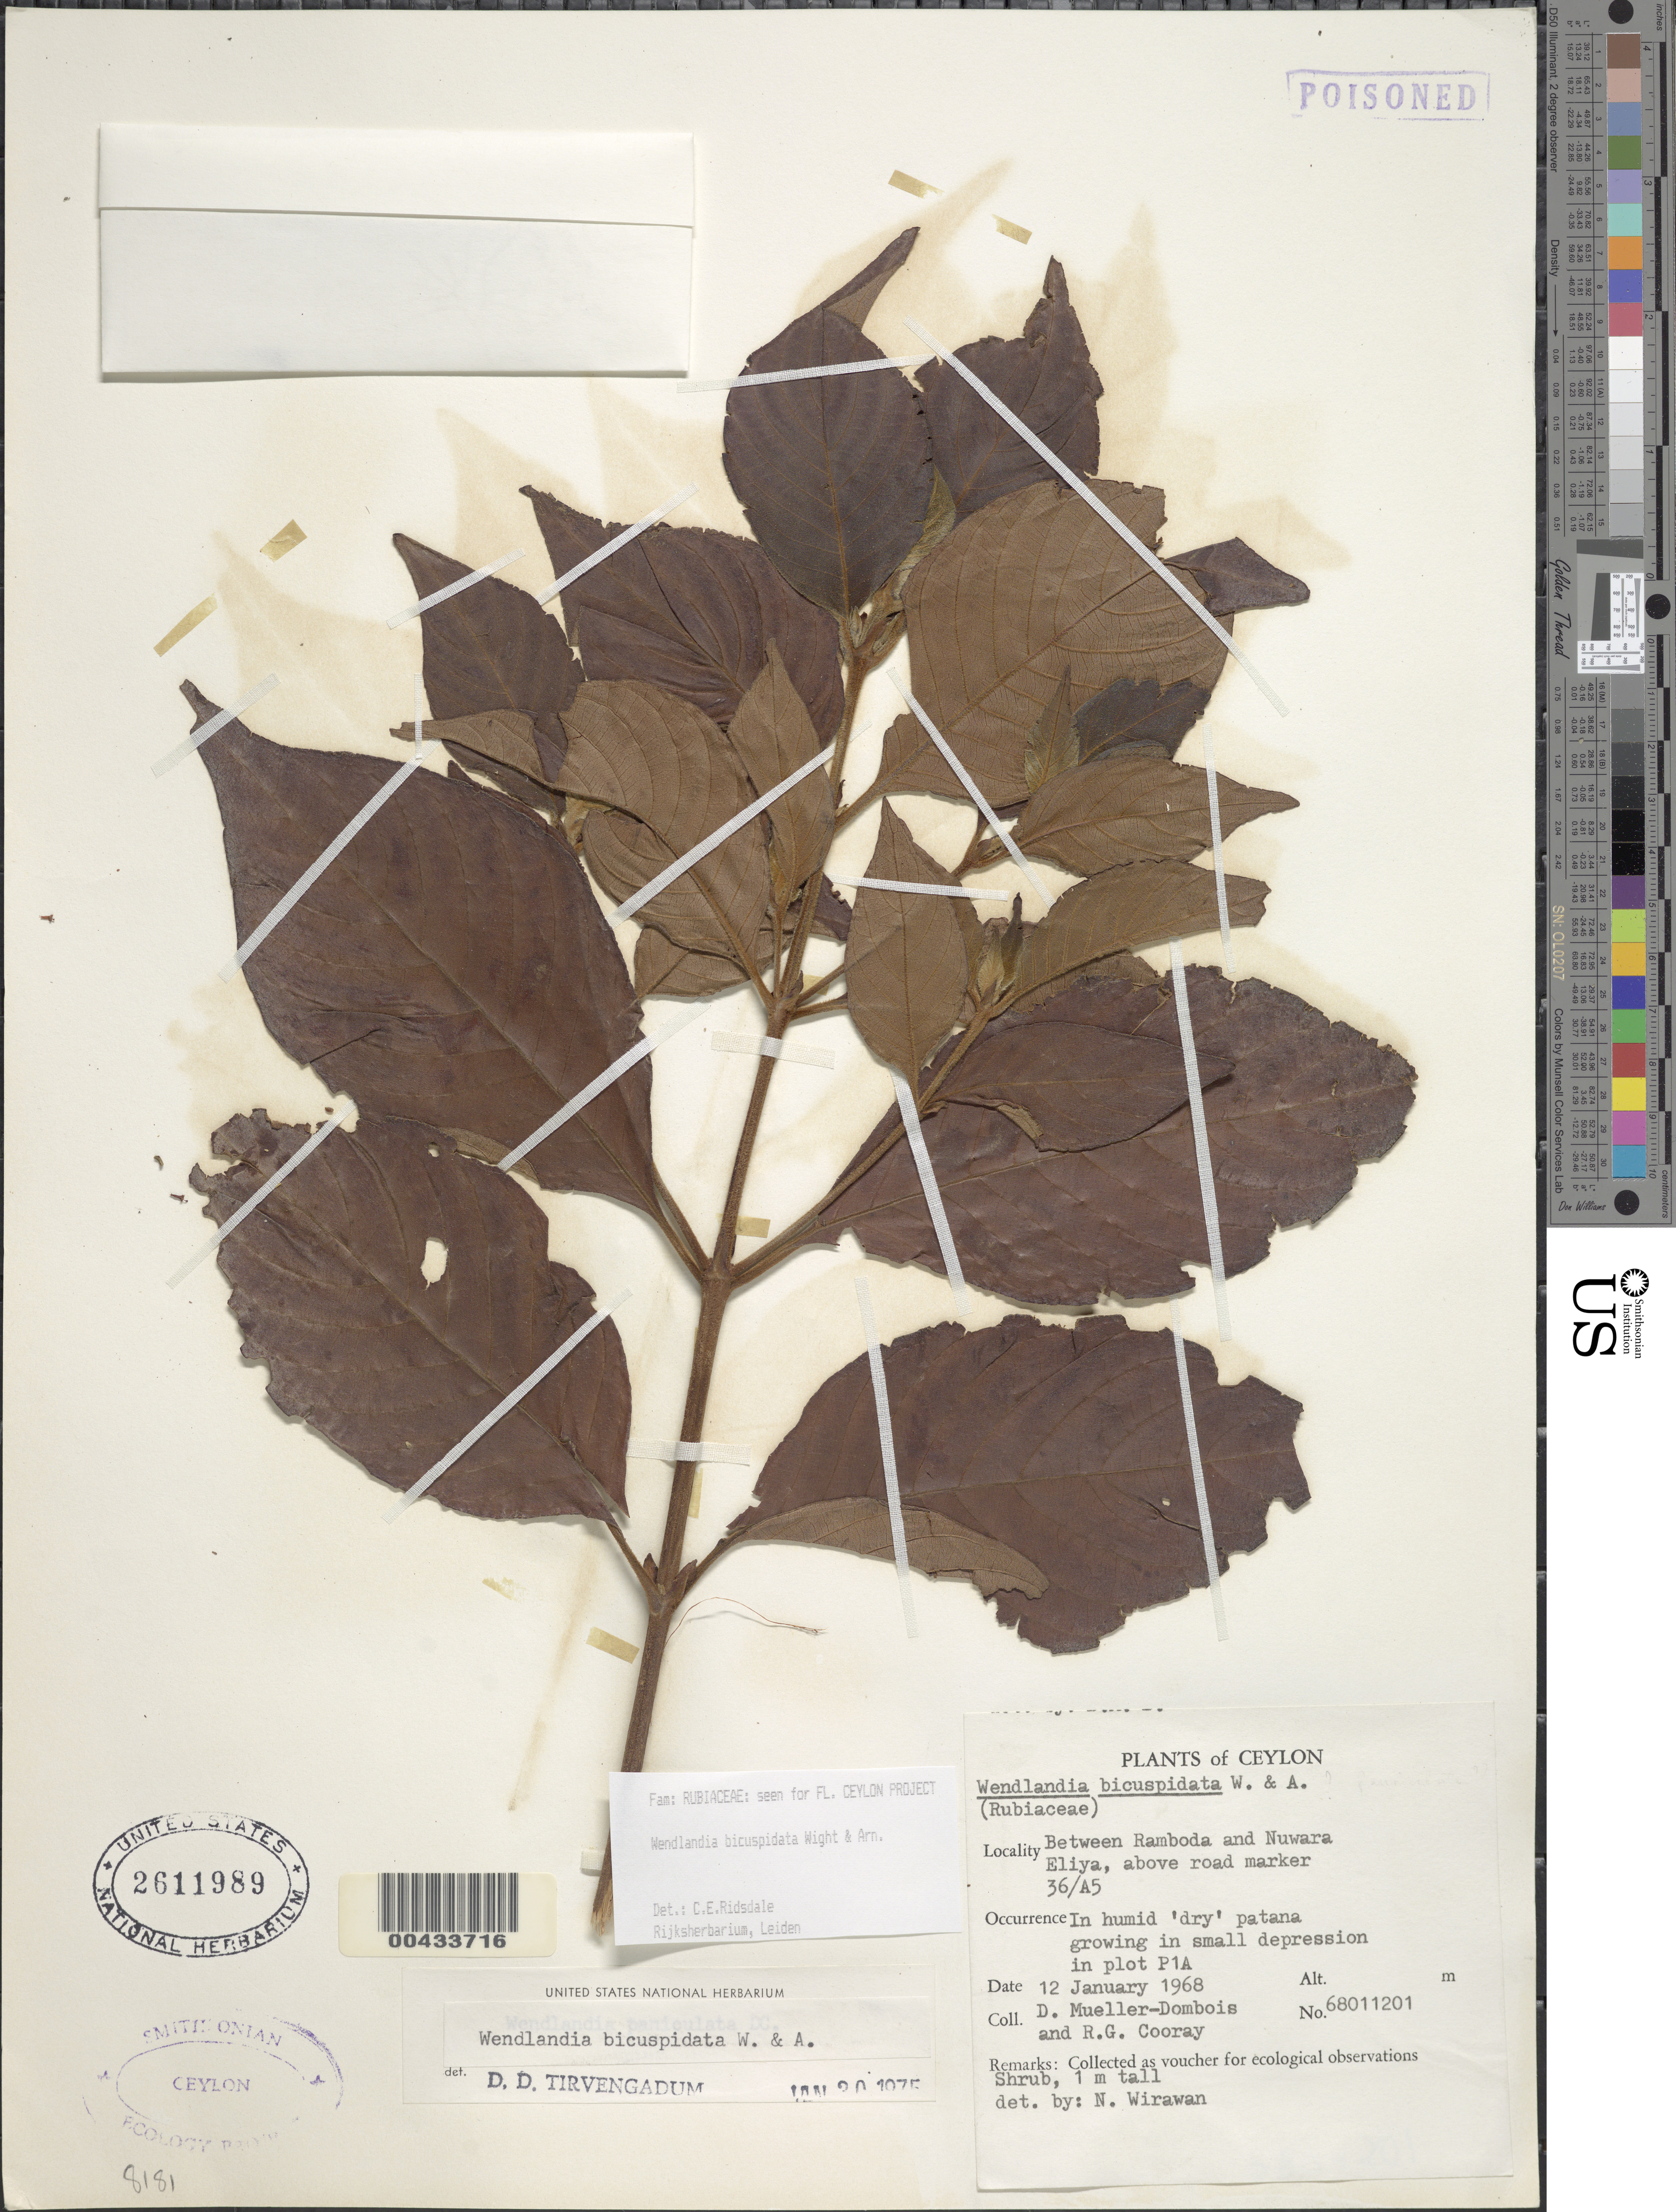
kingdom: Plantae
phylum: Tracheophyta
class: Magnoliopsida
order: Gentianales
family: Rubiaceae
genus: Wendlandia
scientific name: Wendlandia bicuspidata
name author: Wight & Arn.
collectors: D. Mueller-Dombois & R. Cooray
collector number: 68011201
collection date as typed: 12 Jan 1968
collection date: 1968-01-12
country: Sri Lanka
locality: Between Ramboda and Nuwara Eliya, above rd marker 36/A5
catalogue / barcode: US 2611989